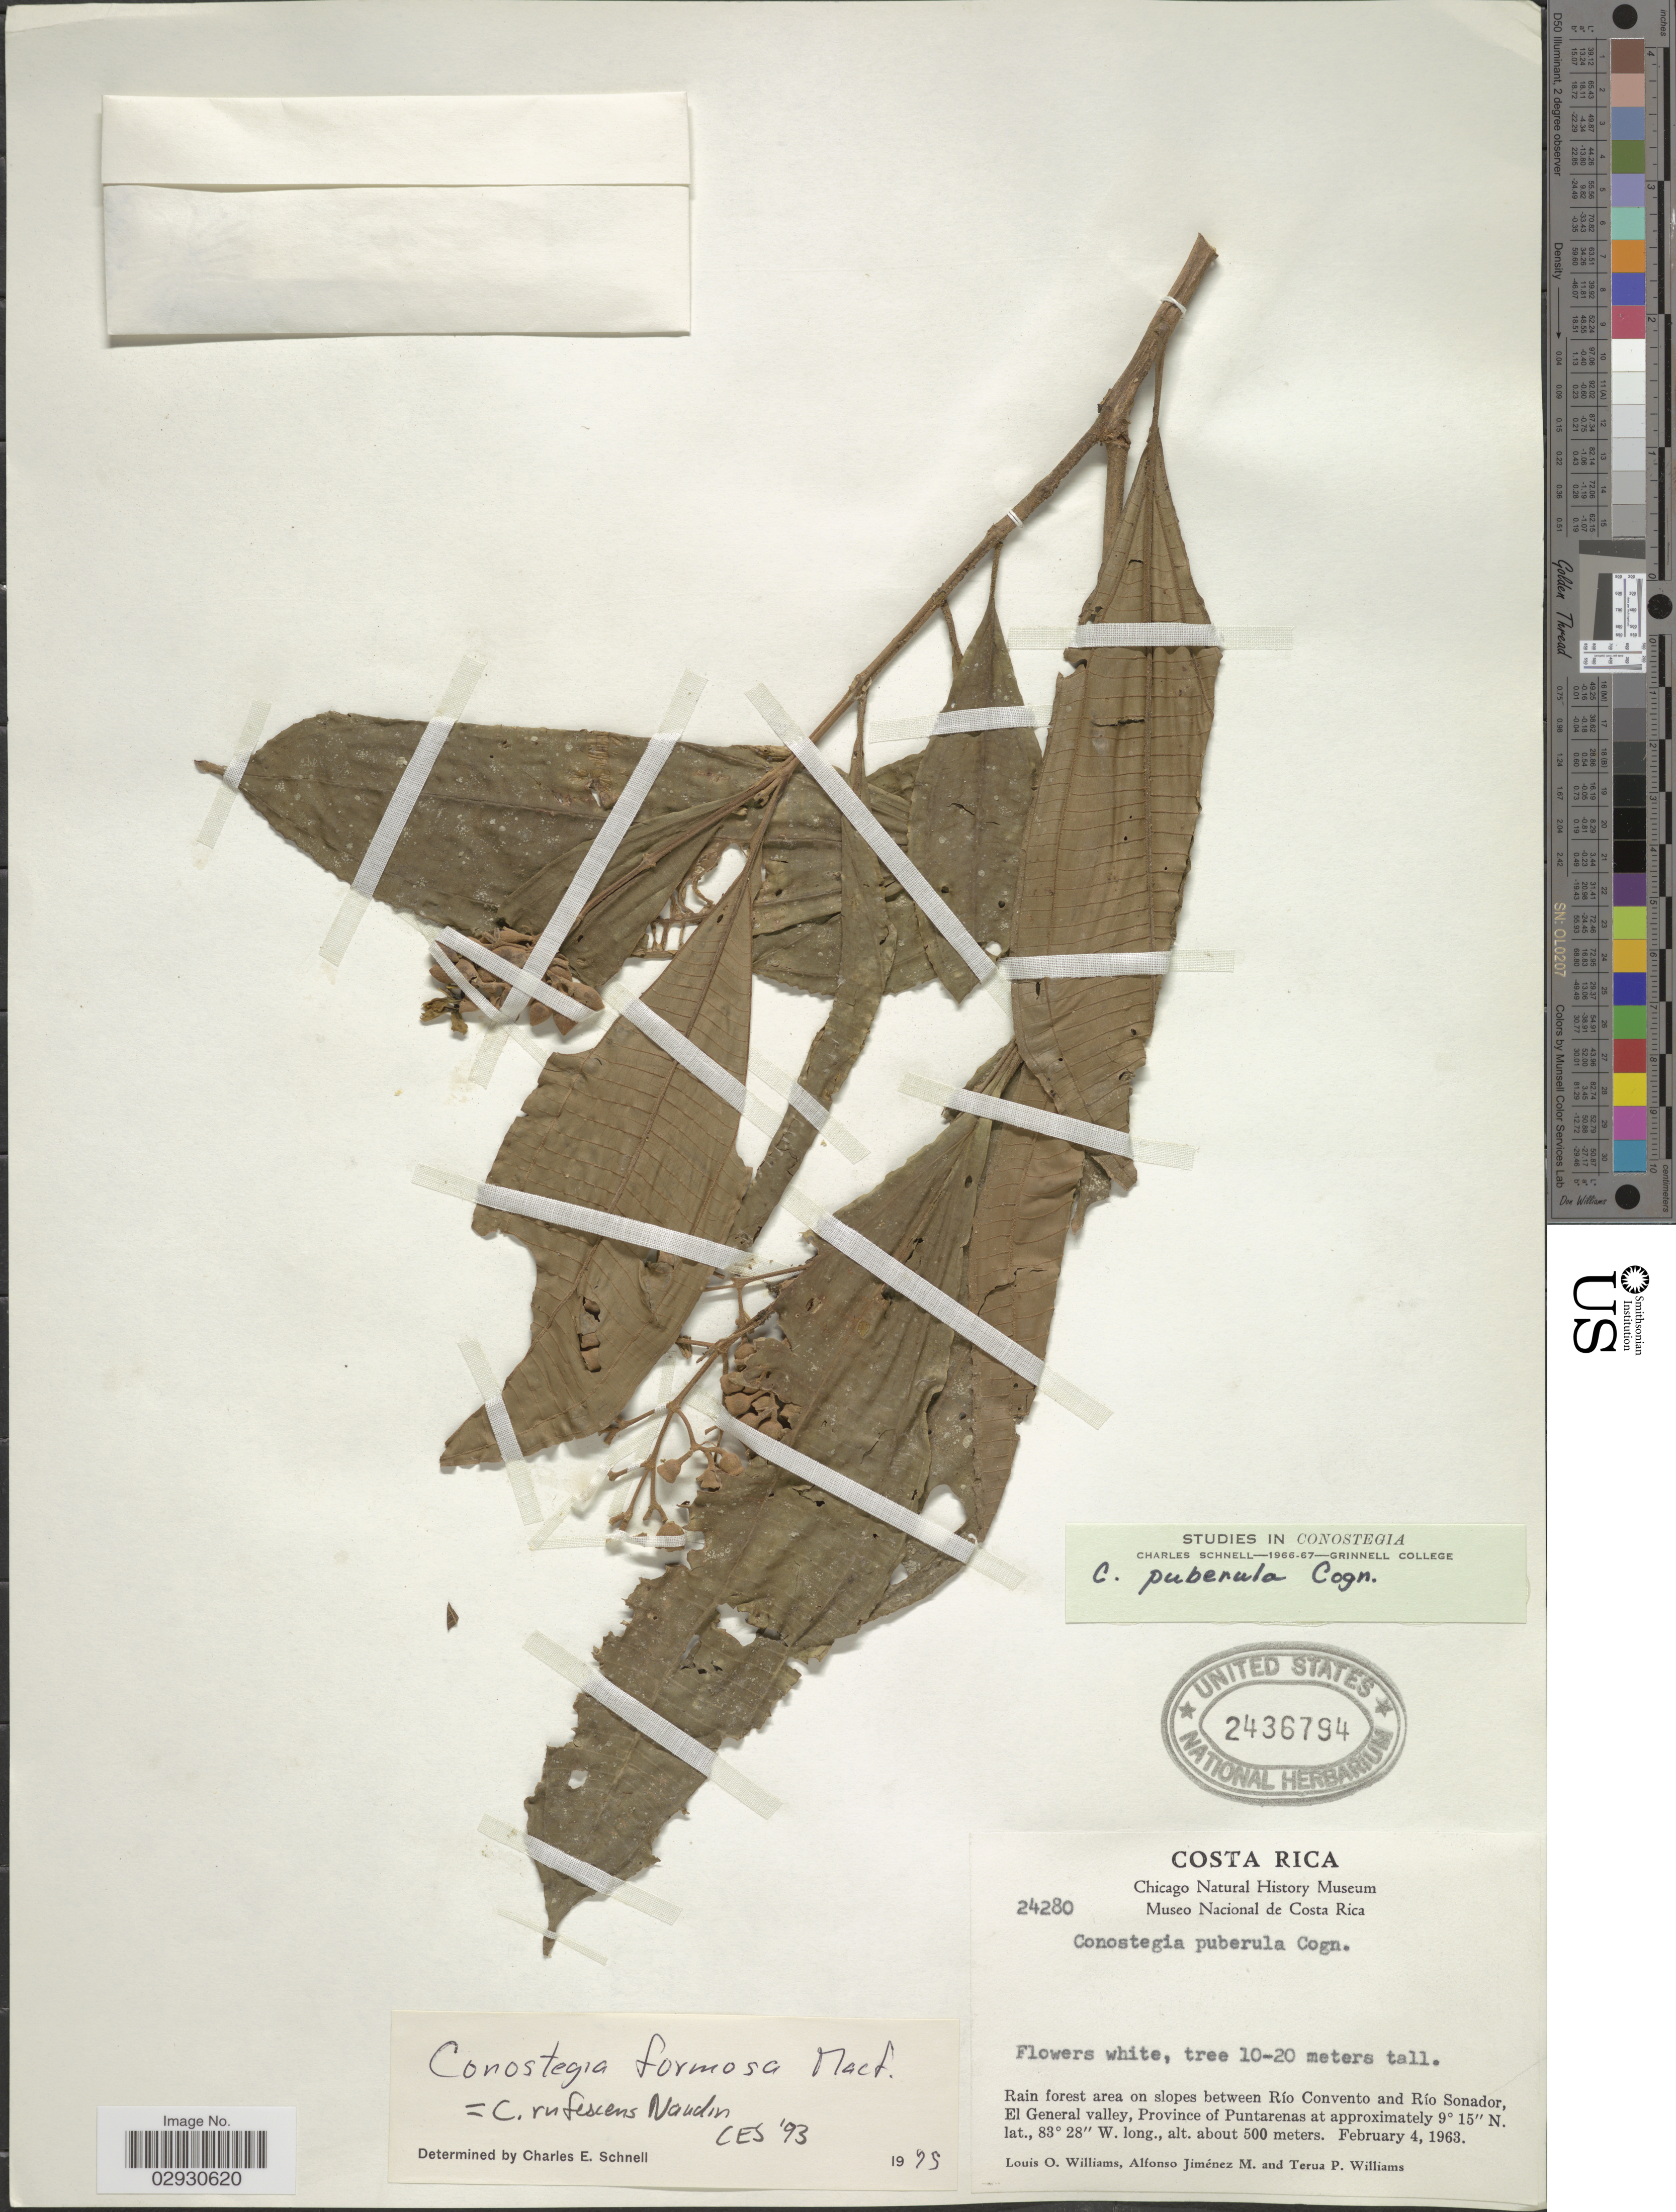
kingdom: Plantae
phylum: Tracheophyta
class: Magnoliopsida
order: Myrtales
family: Melastomataceae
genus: Conostegia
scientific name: Conostegia rufescens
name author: Naudin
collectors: L. O. Williams, A. Jimenez M. & T. Williams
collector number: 24280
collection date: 1963-02-04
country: Costa Rica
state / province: Puntarenas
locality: Rain forest area on slopes between Río Convento and Río Sonador, El General valley, Province of Puntarenas.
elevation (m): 500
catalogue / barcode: US 2436794